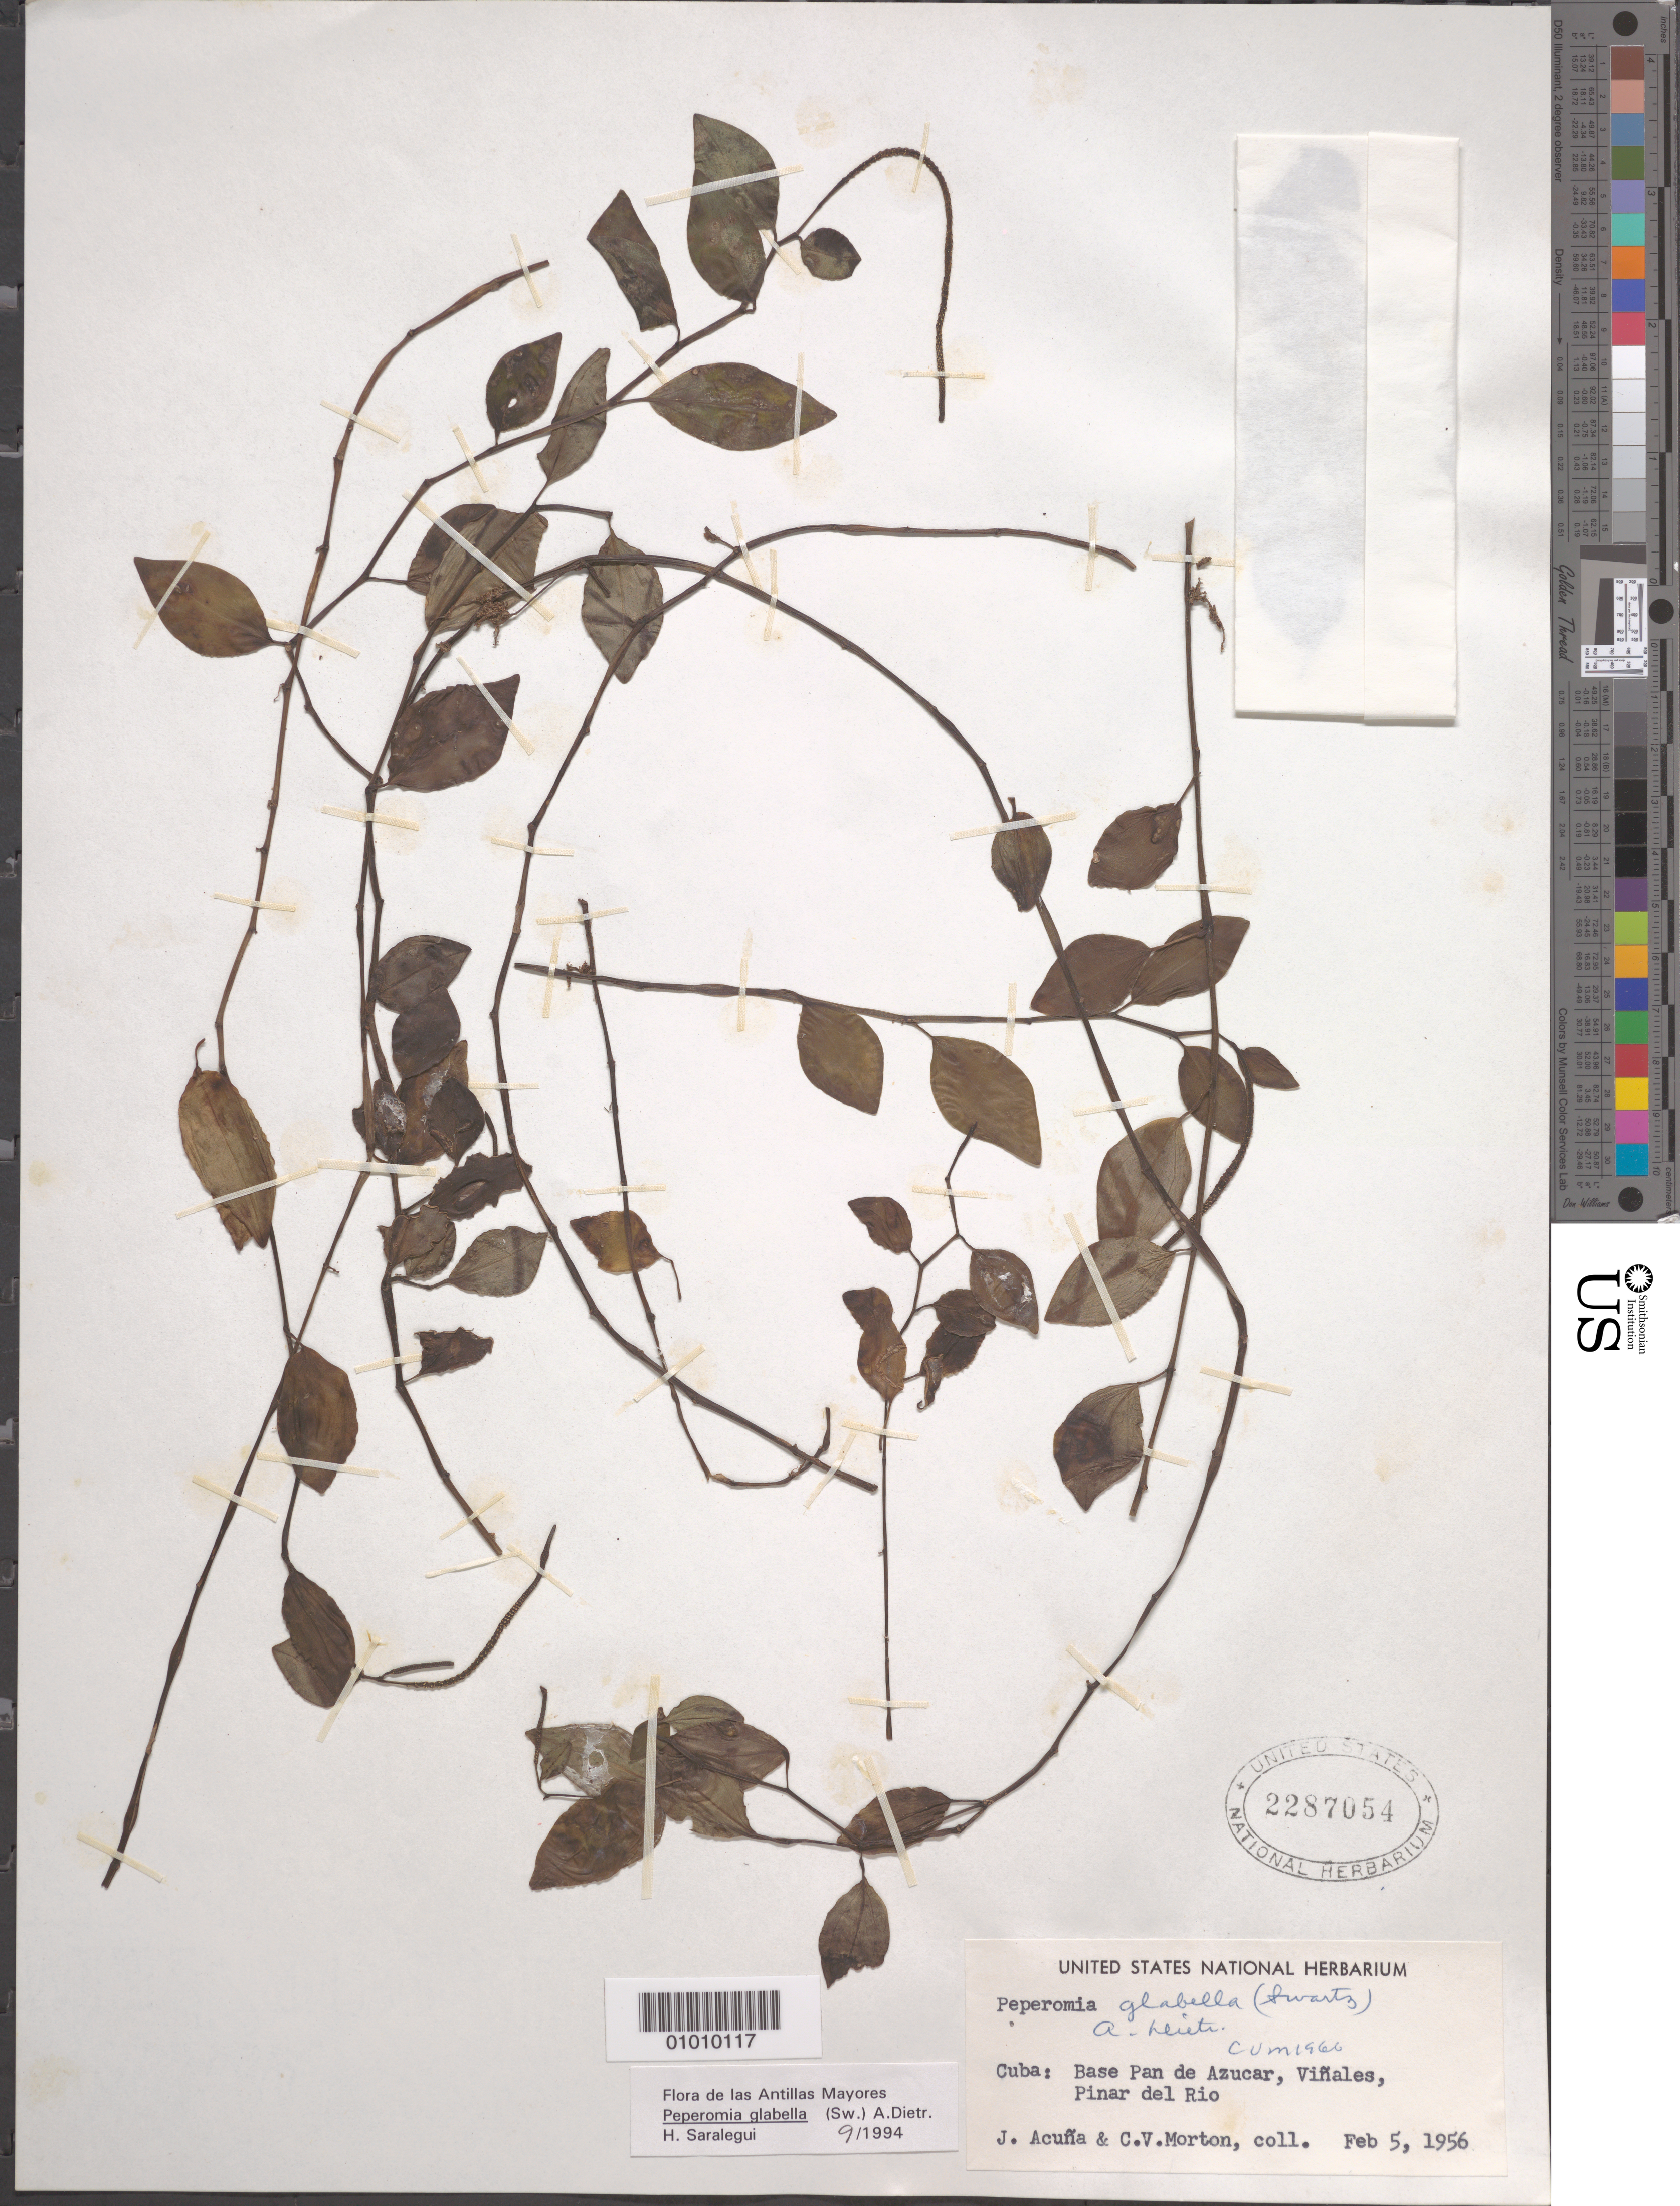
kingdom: Plantae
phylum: Tracheophyta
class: Magnoliopsida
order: Piperales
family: Piperaceae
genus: Peperomia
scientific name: Peperomia glabella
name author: (Sw.) A. Dietr.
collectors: J. Acuña & C. V. Morton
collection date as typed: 05 Feb 1956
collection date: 1956-02-05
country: Cuba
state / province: Pinar del Rio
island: Cuba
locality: Base Pan de Azucar, Viffales, Pinar del Rio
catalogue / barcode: US 2287054